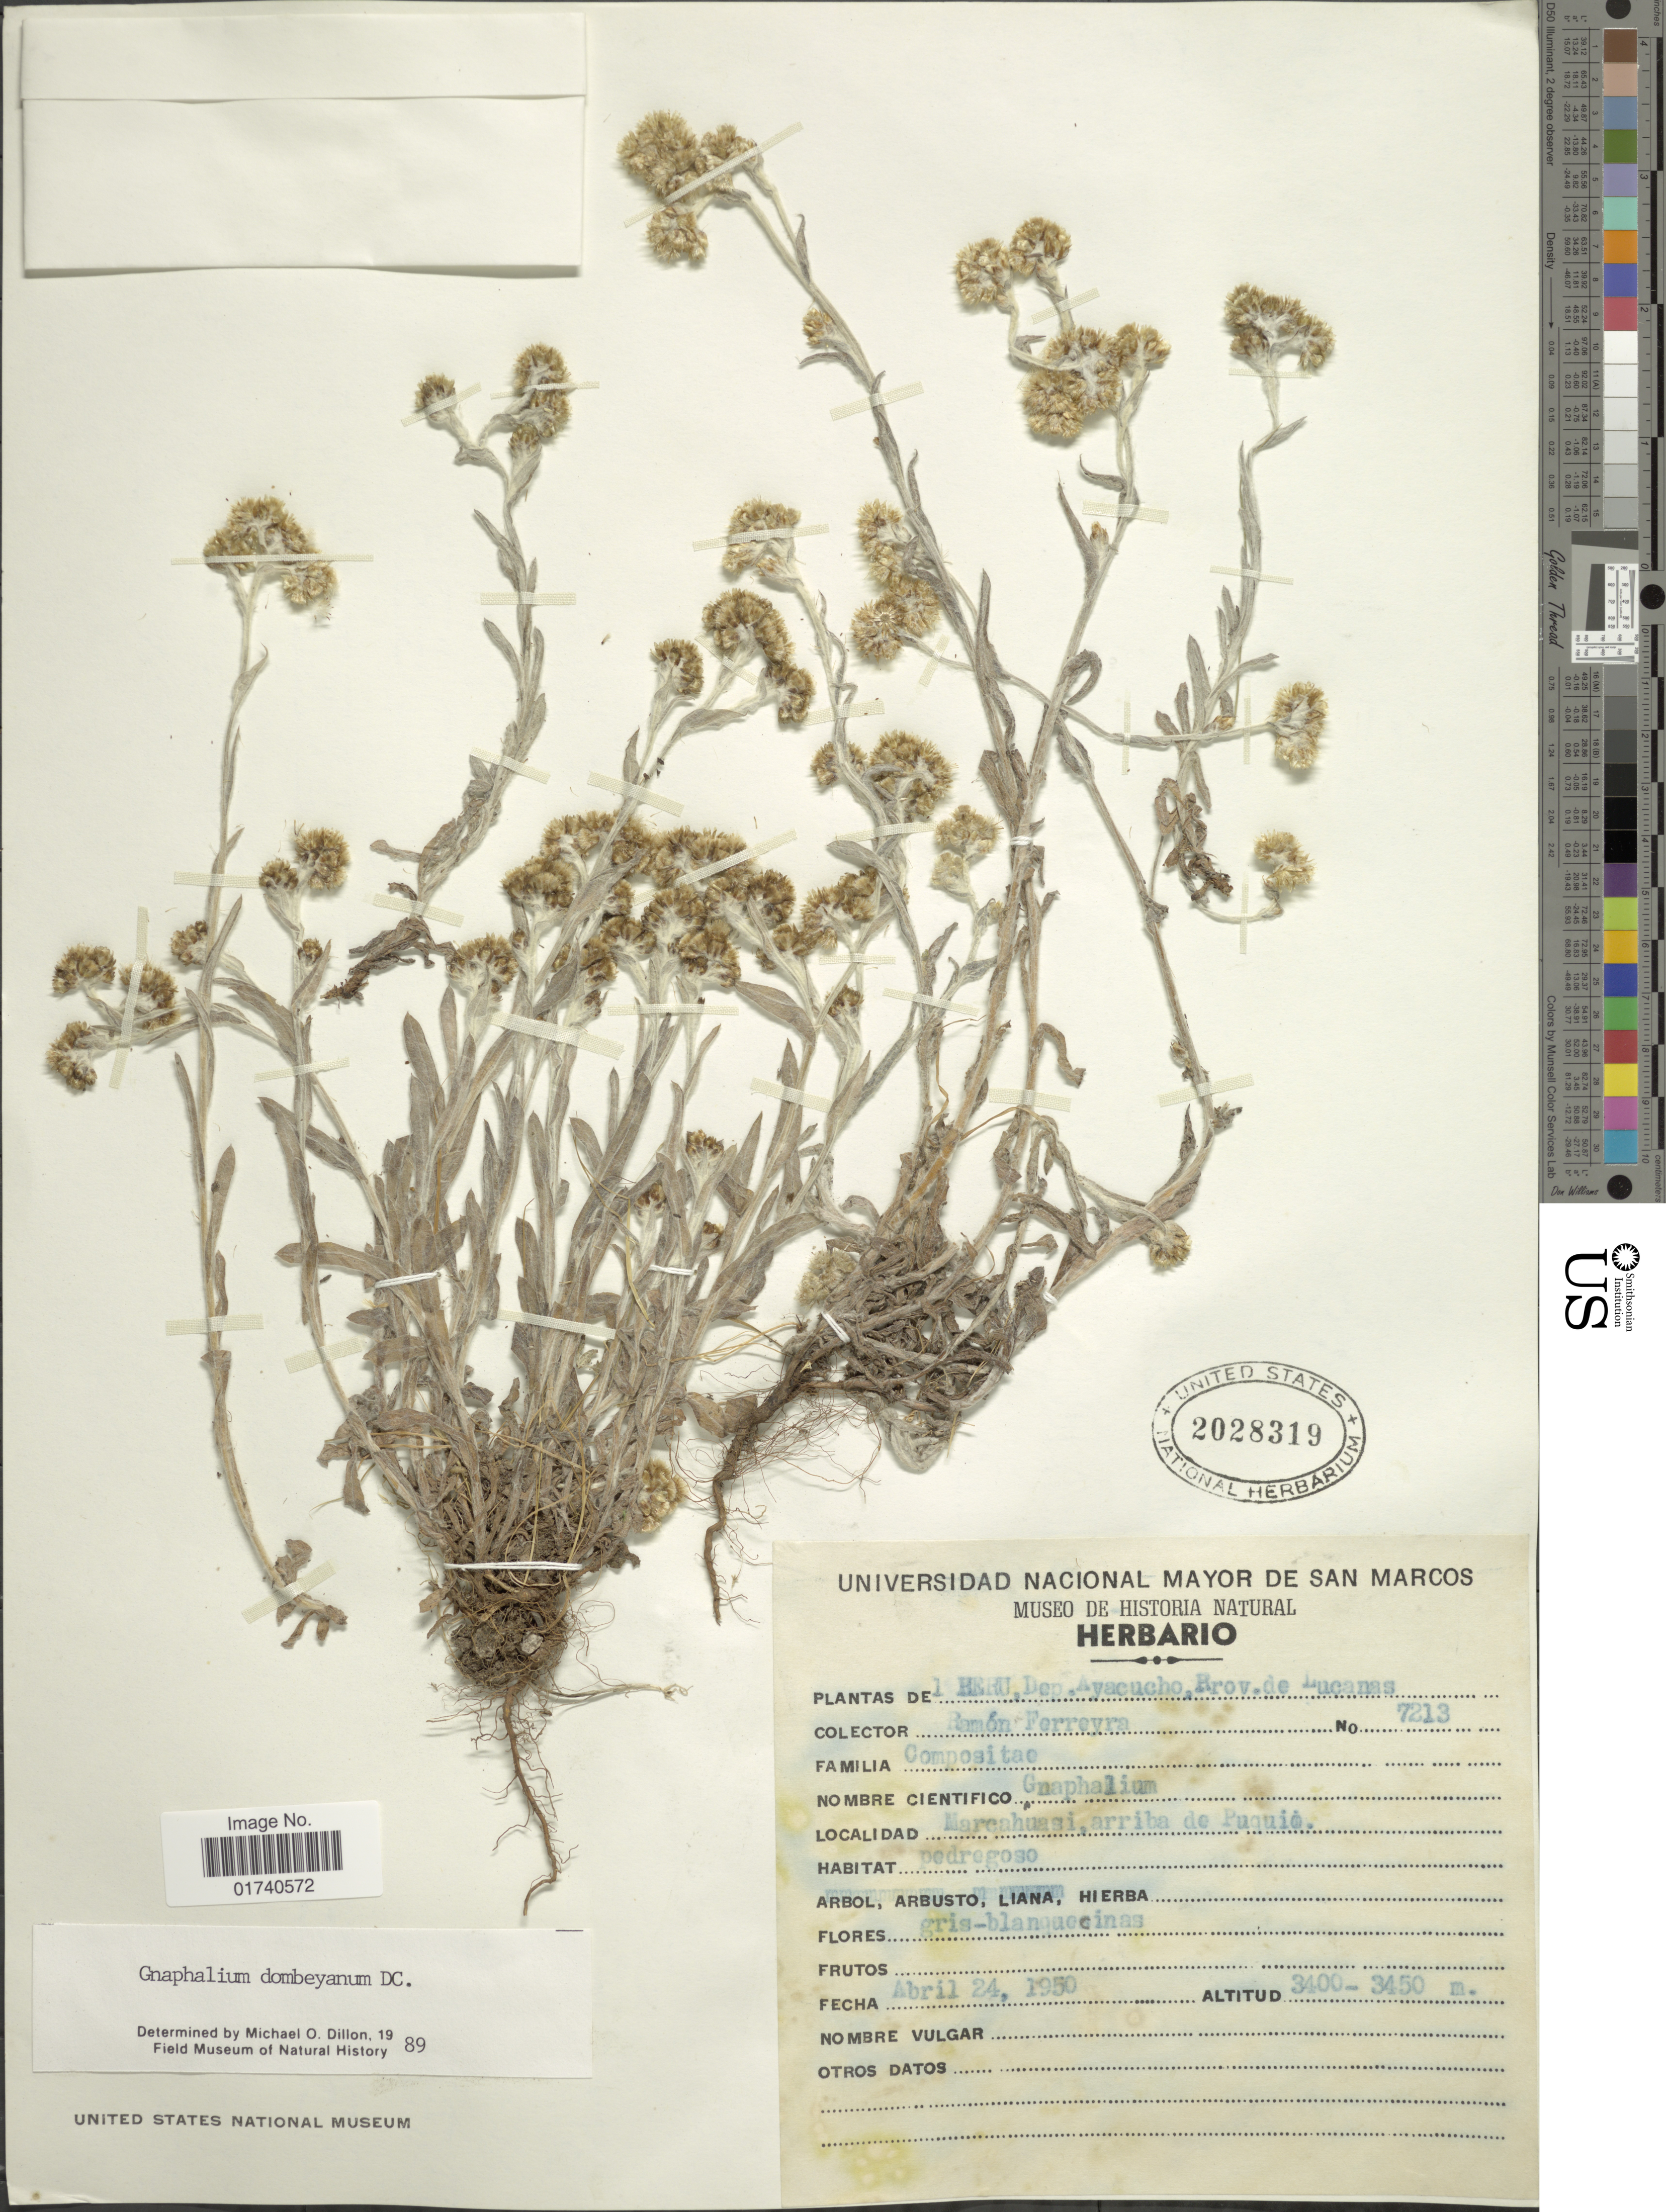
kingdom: Plantae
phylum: Tracheophyta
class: Magnoliopsida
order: Asterales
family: Asteraceae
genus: Pseudognaphalium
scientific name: Pseudognaphalium dombeyanum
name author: (DC.) Anderb.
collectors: R. A. Ferreyra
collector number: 7213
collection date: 1950-04-24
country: Peru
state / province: Ayacucho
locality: Dep. Ayacucho. Prov. de Lucanas. Marcahuasi, arriba de Puquio.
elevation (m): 3400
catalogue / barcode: US 2028319